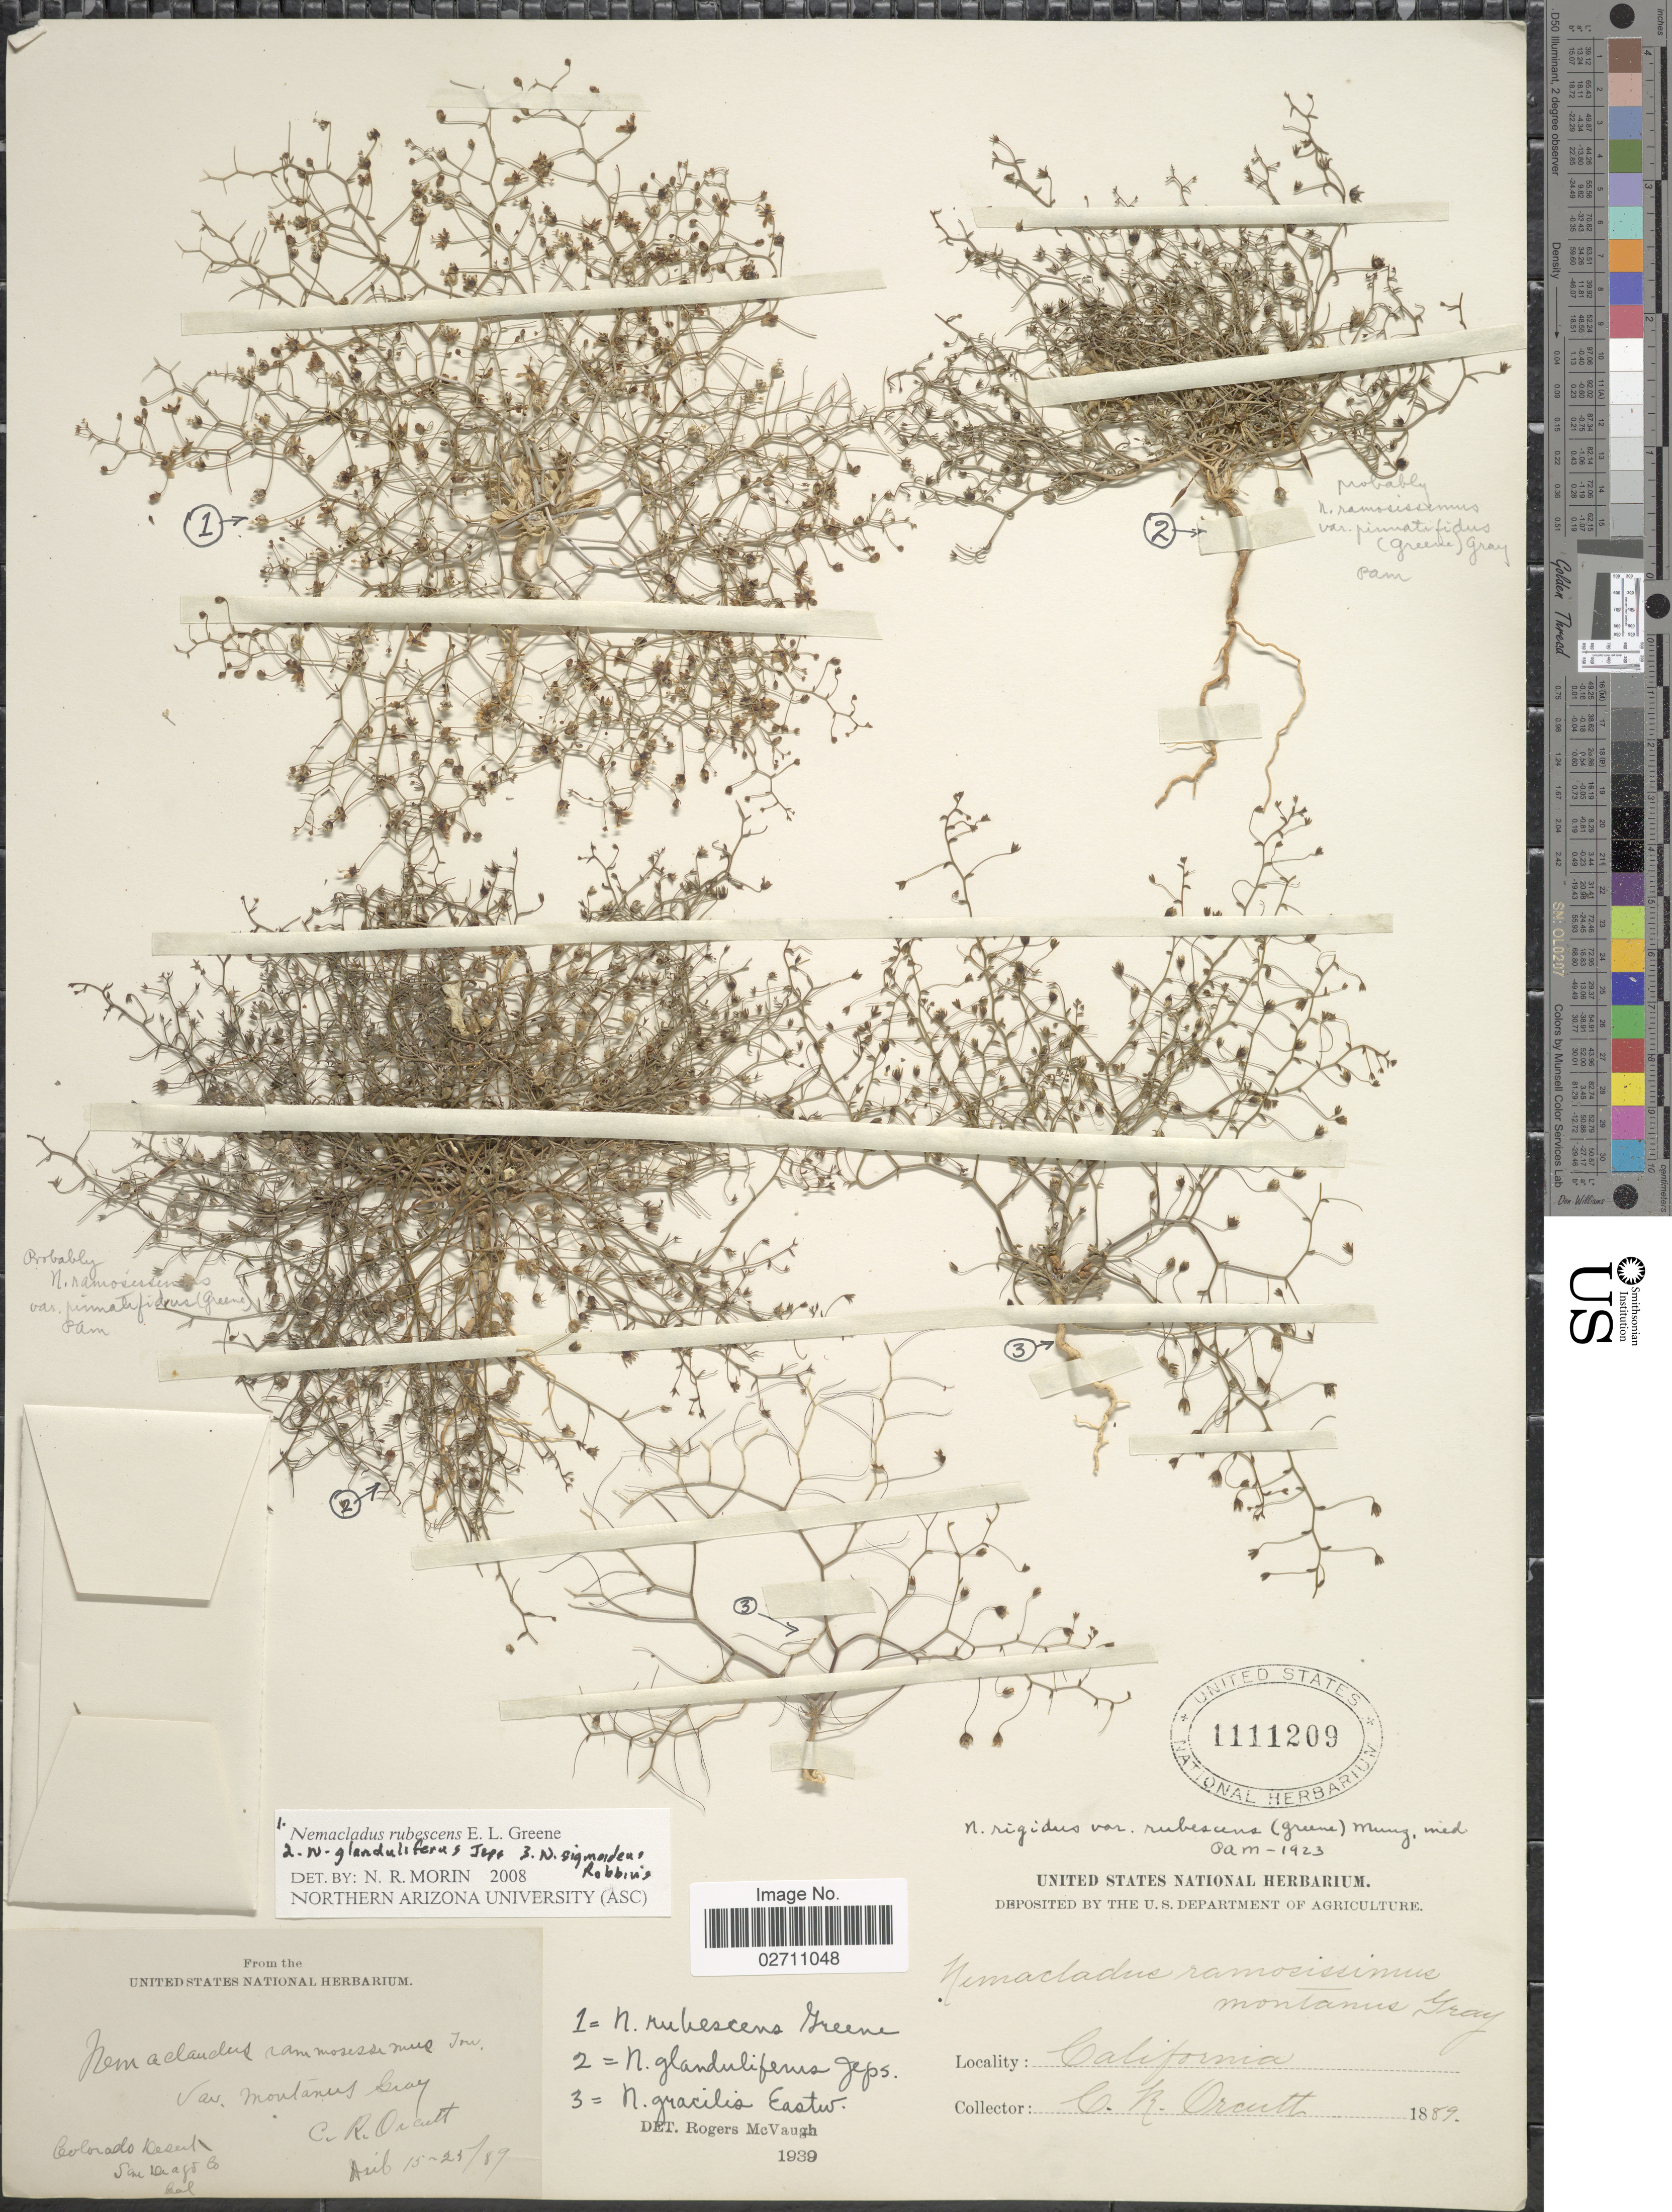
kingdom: Plantae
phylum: Tracheophyta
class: Magnoliopsida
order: Asterales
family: Campanulaceae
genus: Nemacladus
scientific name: Nemacladus glanduliferus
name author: Jeps.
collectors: C. R. Orcutt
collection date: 1889-04-15/1889-04-25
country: United States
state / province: California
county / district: San Diego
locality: Colorado Desert, San Diego Co.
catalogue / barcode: US 1111209